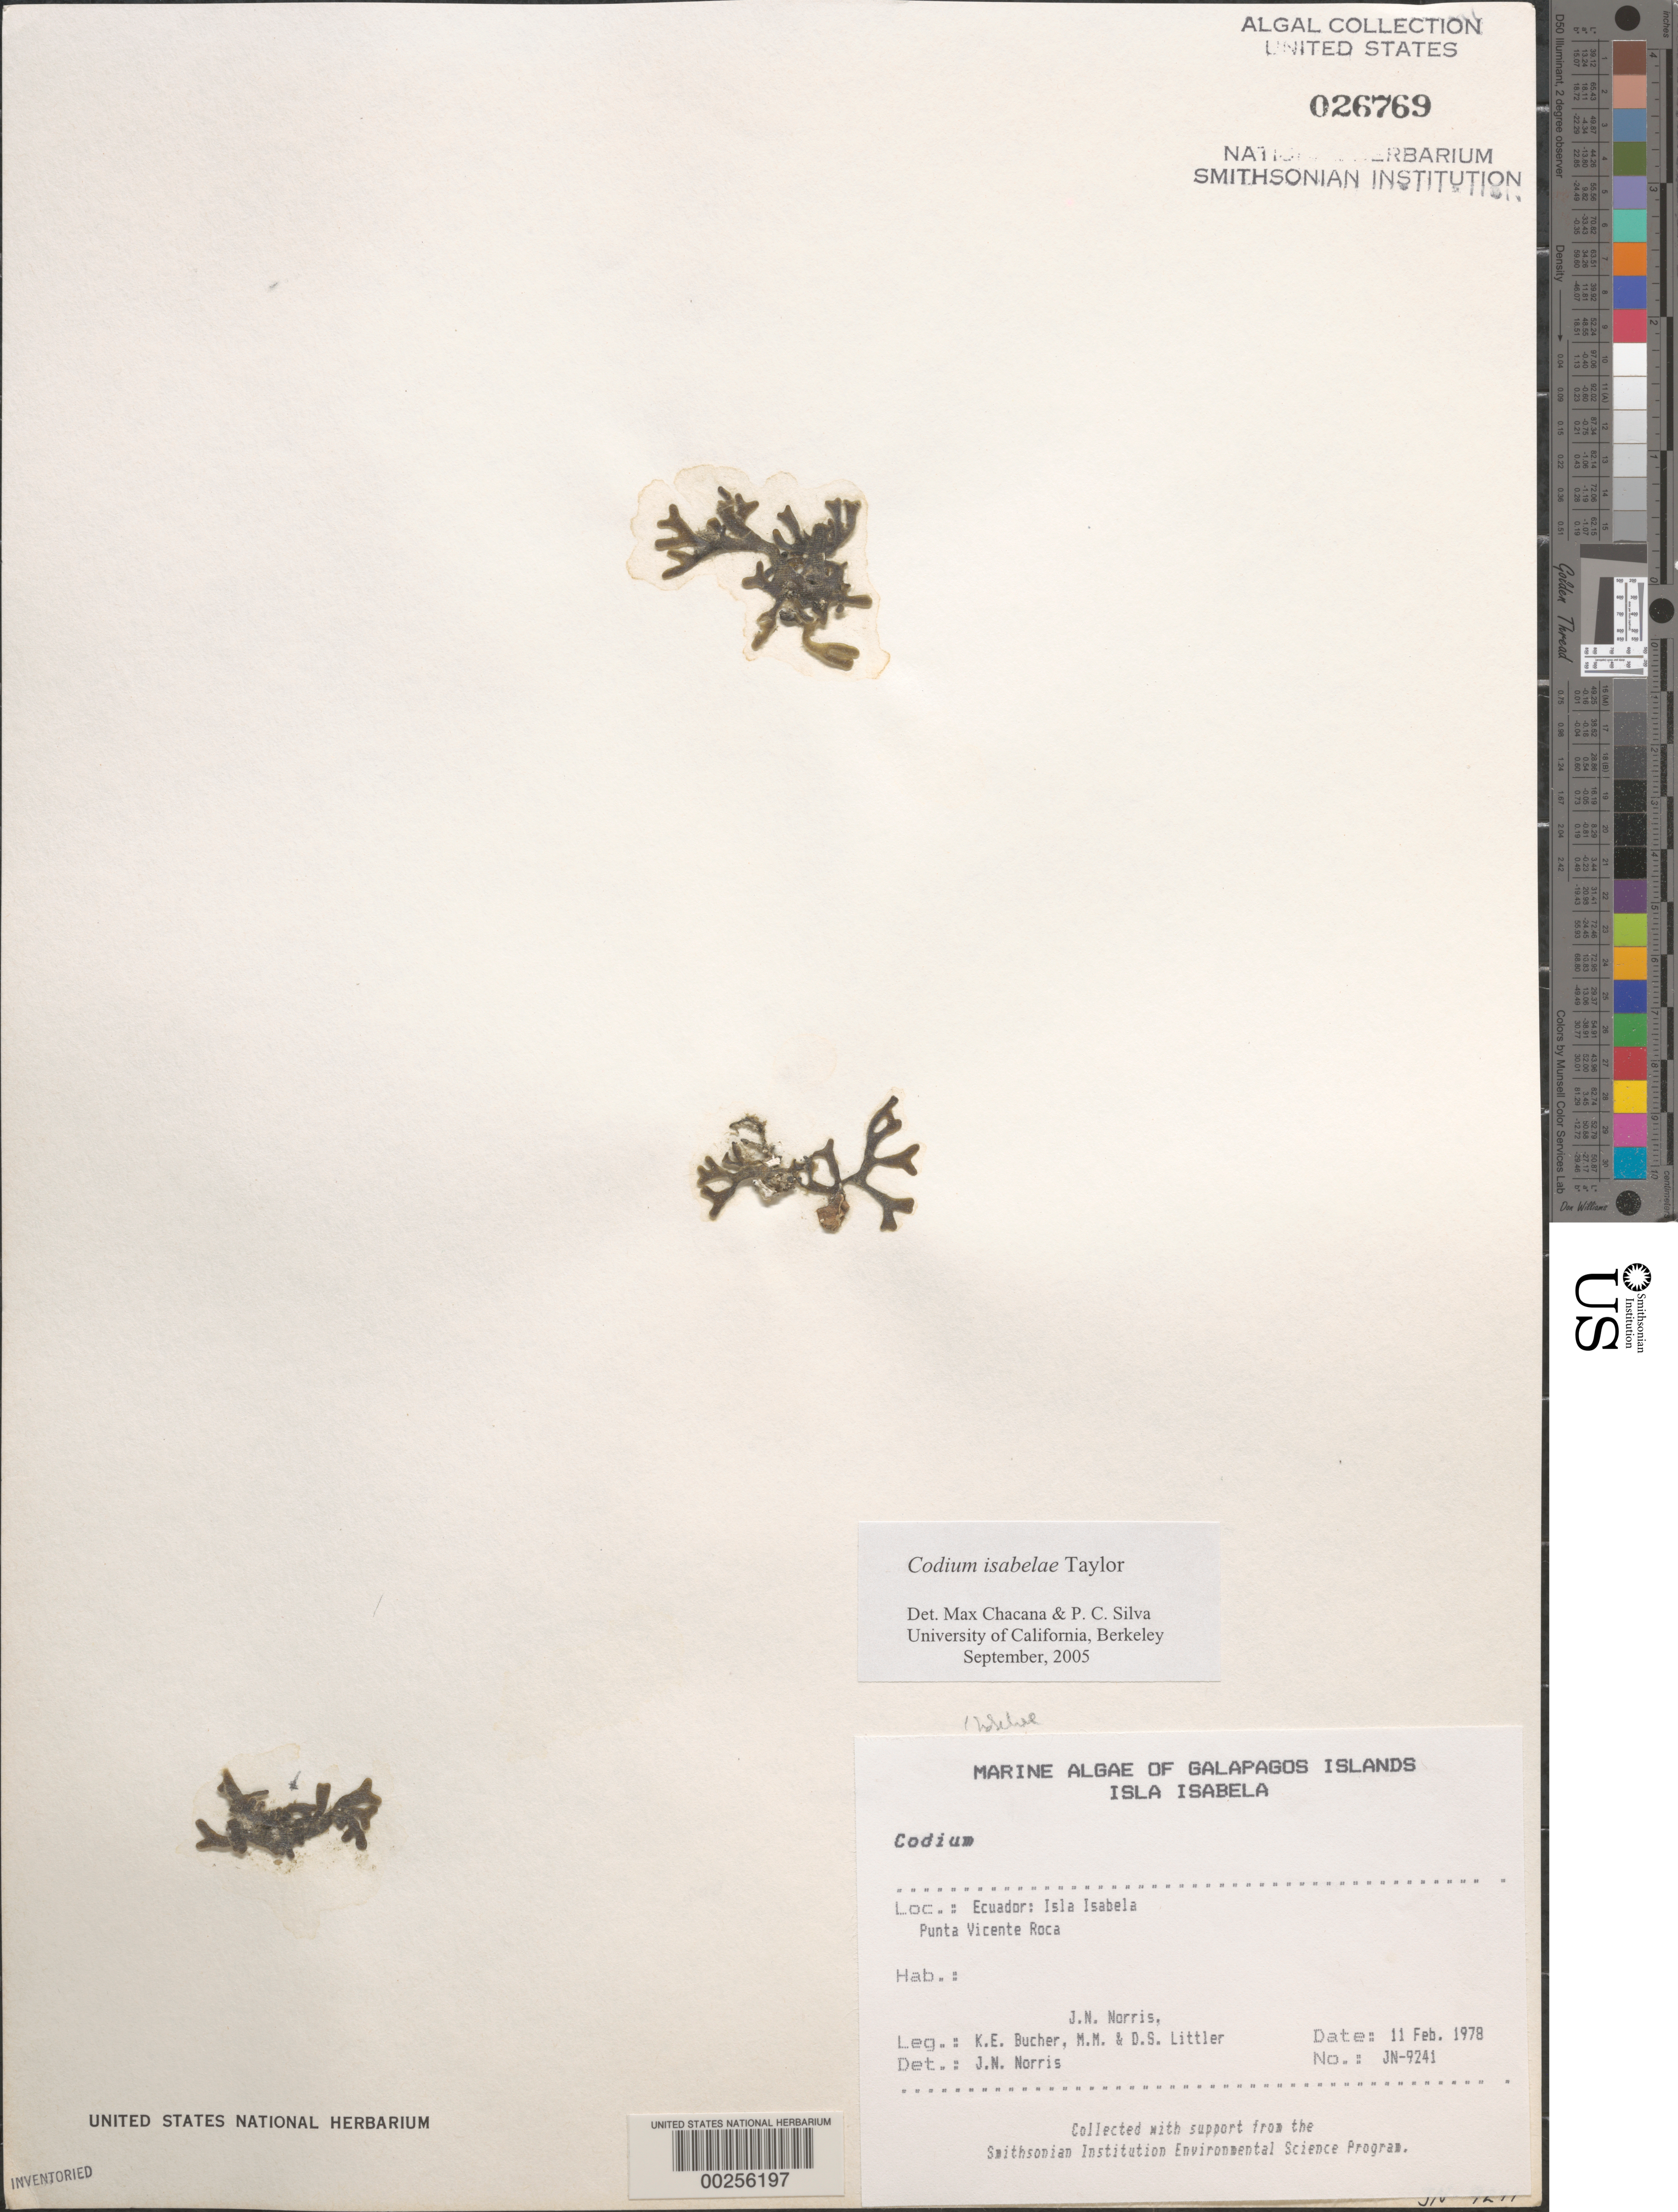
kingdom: Plantae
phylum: Chlorophyta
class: Ulvophyceae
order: Bryopsidales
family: Codiaceae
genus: Codium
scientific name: Codium isabelae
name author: W.R. Taylor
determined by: Chacana, M. E.; Silva, P. C.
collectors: J. N. Norris, K. E. Bucher, M. M. Littler & D. S. Littler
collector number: JN-9241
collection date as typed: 11 Feb 1978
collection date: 1978-02-11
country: Ecuador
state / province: Colón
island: Isabela [Albemarle]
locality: Punta Vicente Roca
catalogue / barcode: US 26769